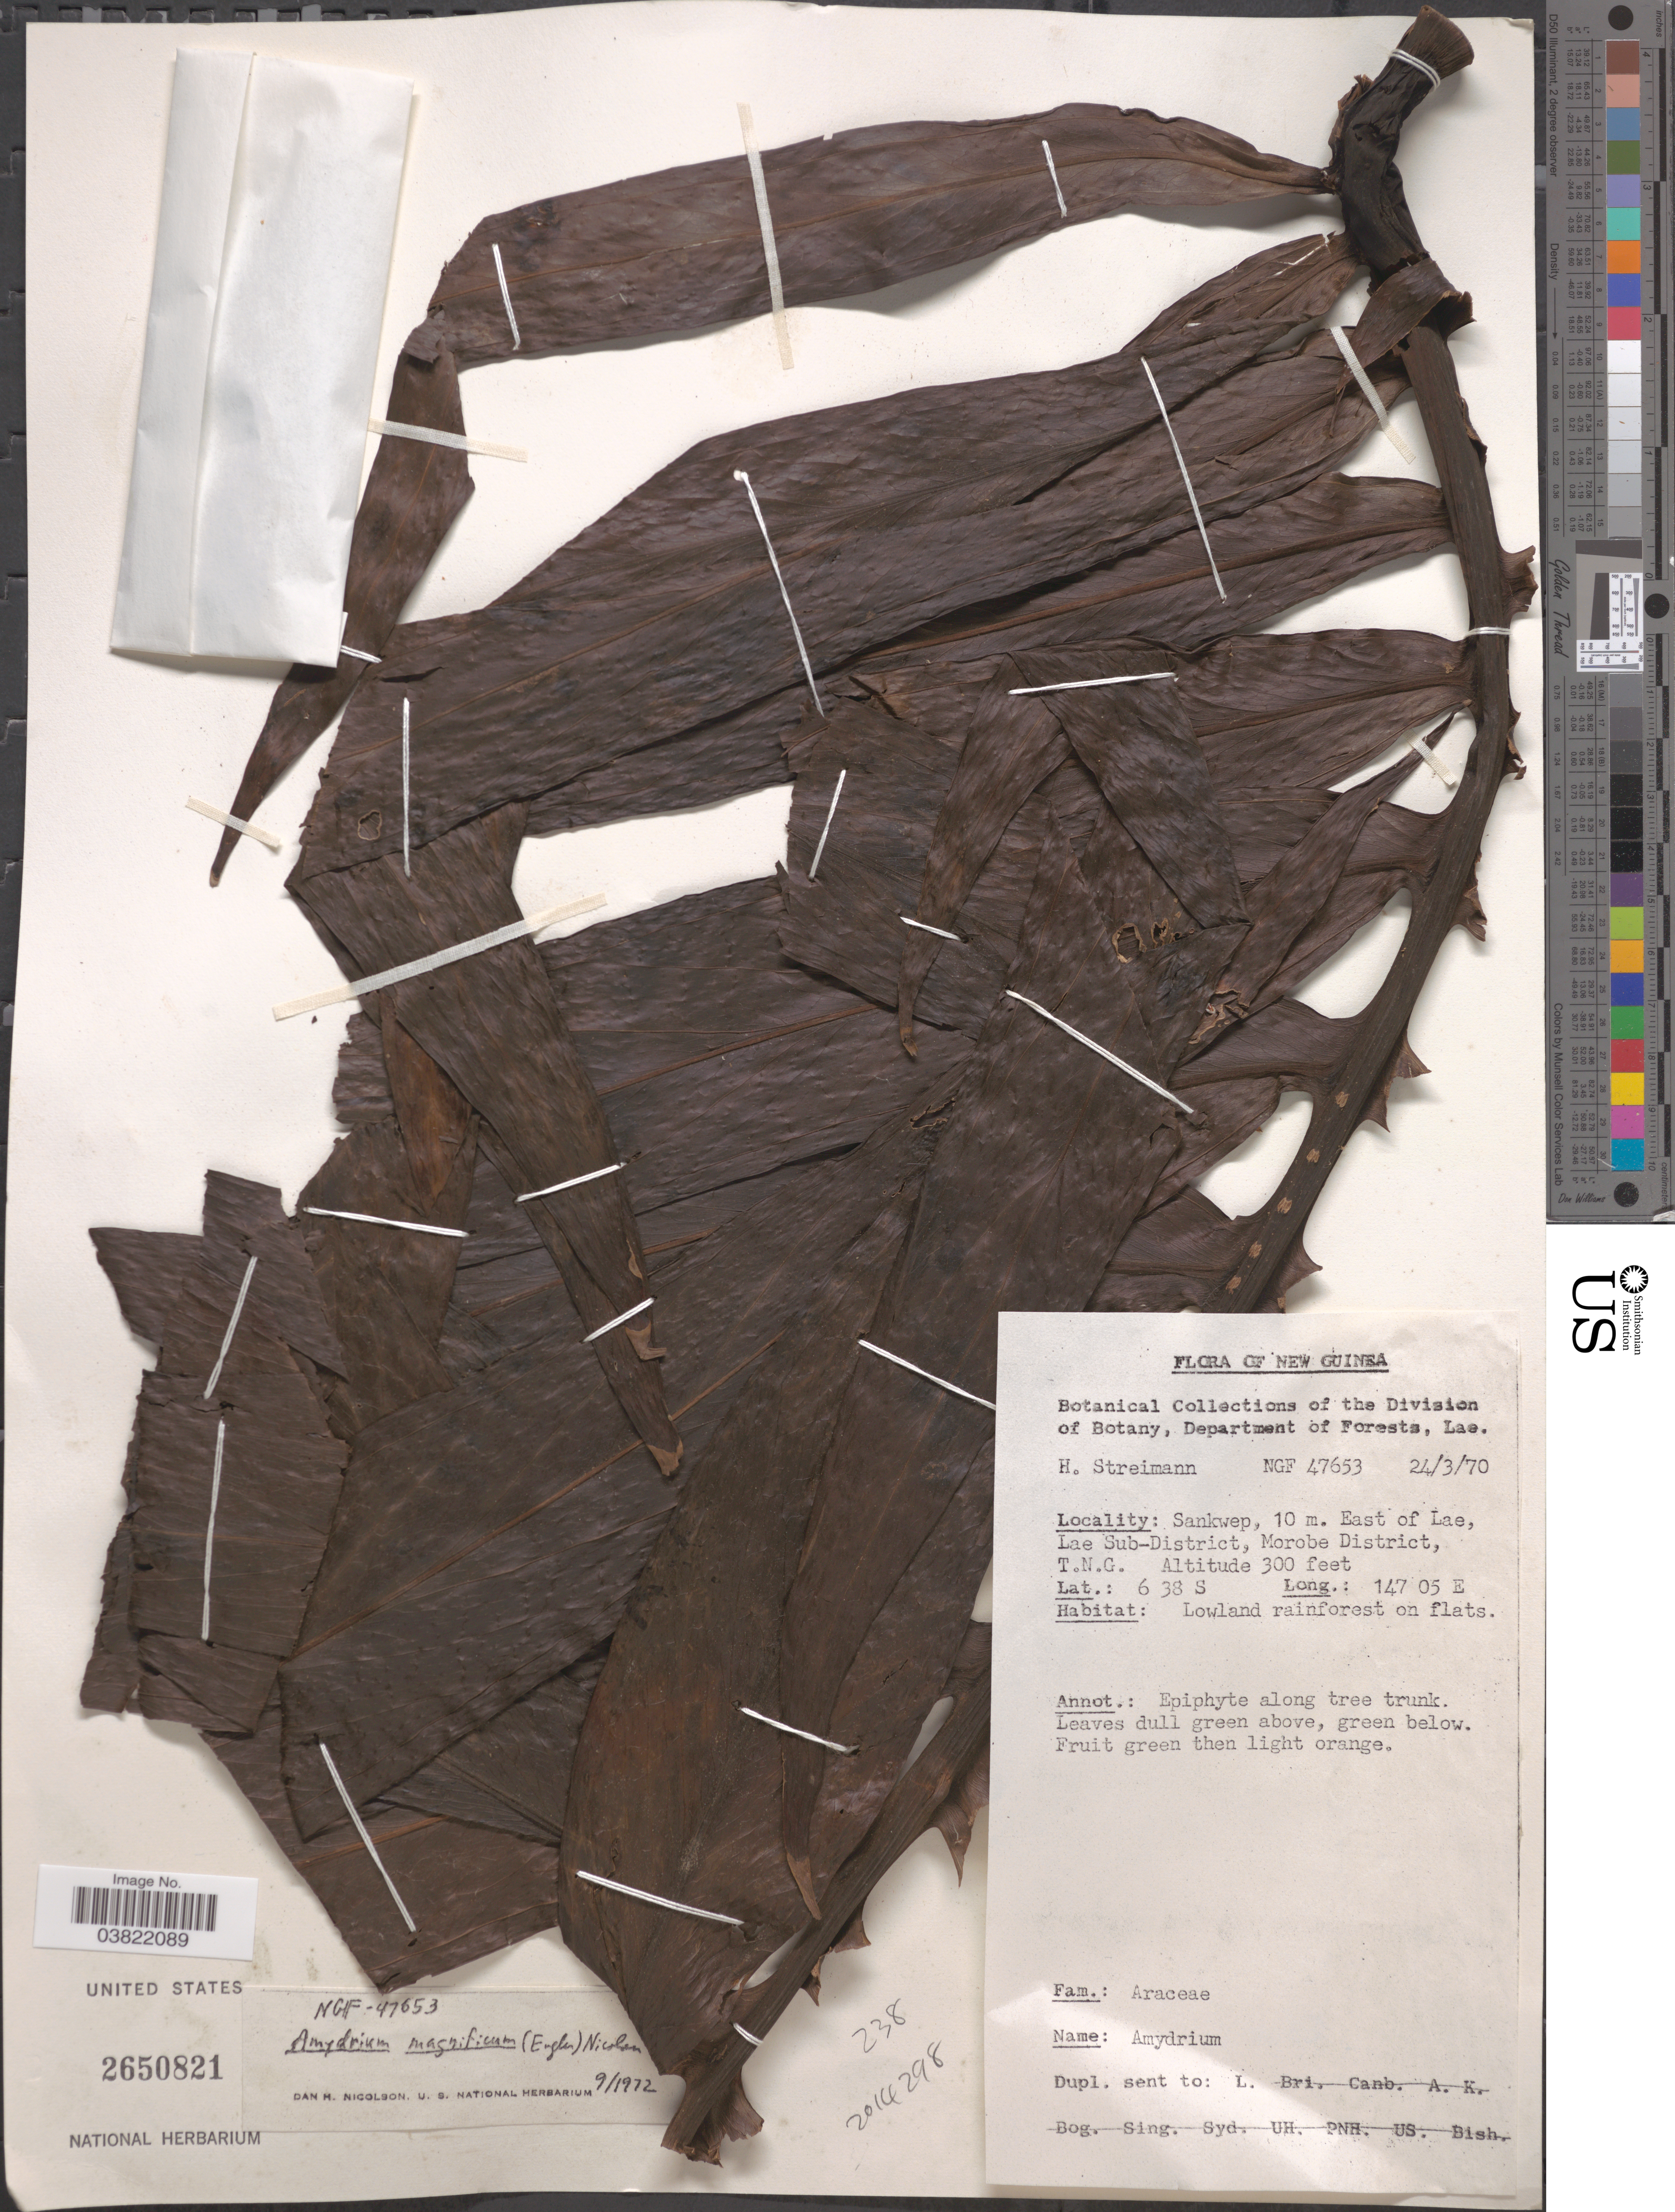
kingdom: Plantae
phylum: Tracheophyta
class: Liliopsida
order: Alismatales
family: Araceae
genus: Amydrium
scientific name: Amydrium zippelianum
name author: (Schott) Nicolson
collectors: H. Streimann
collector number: NGF47653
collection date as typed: Transcribed d/m/y: 24/3/70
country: Papua New Guinea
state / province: Morobe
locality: New Guinea. Sankwep, 10 m. East of Lae, Lae Sub-District, Morobe District, T.N.G.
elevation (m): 91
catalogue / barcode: US 2650821